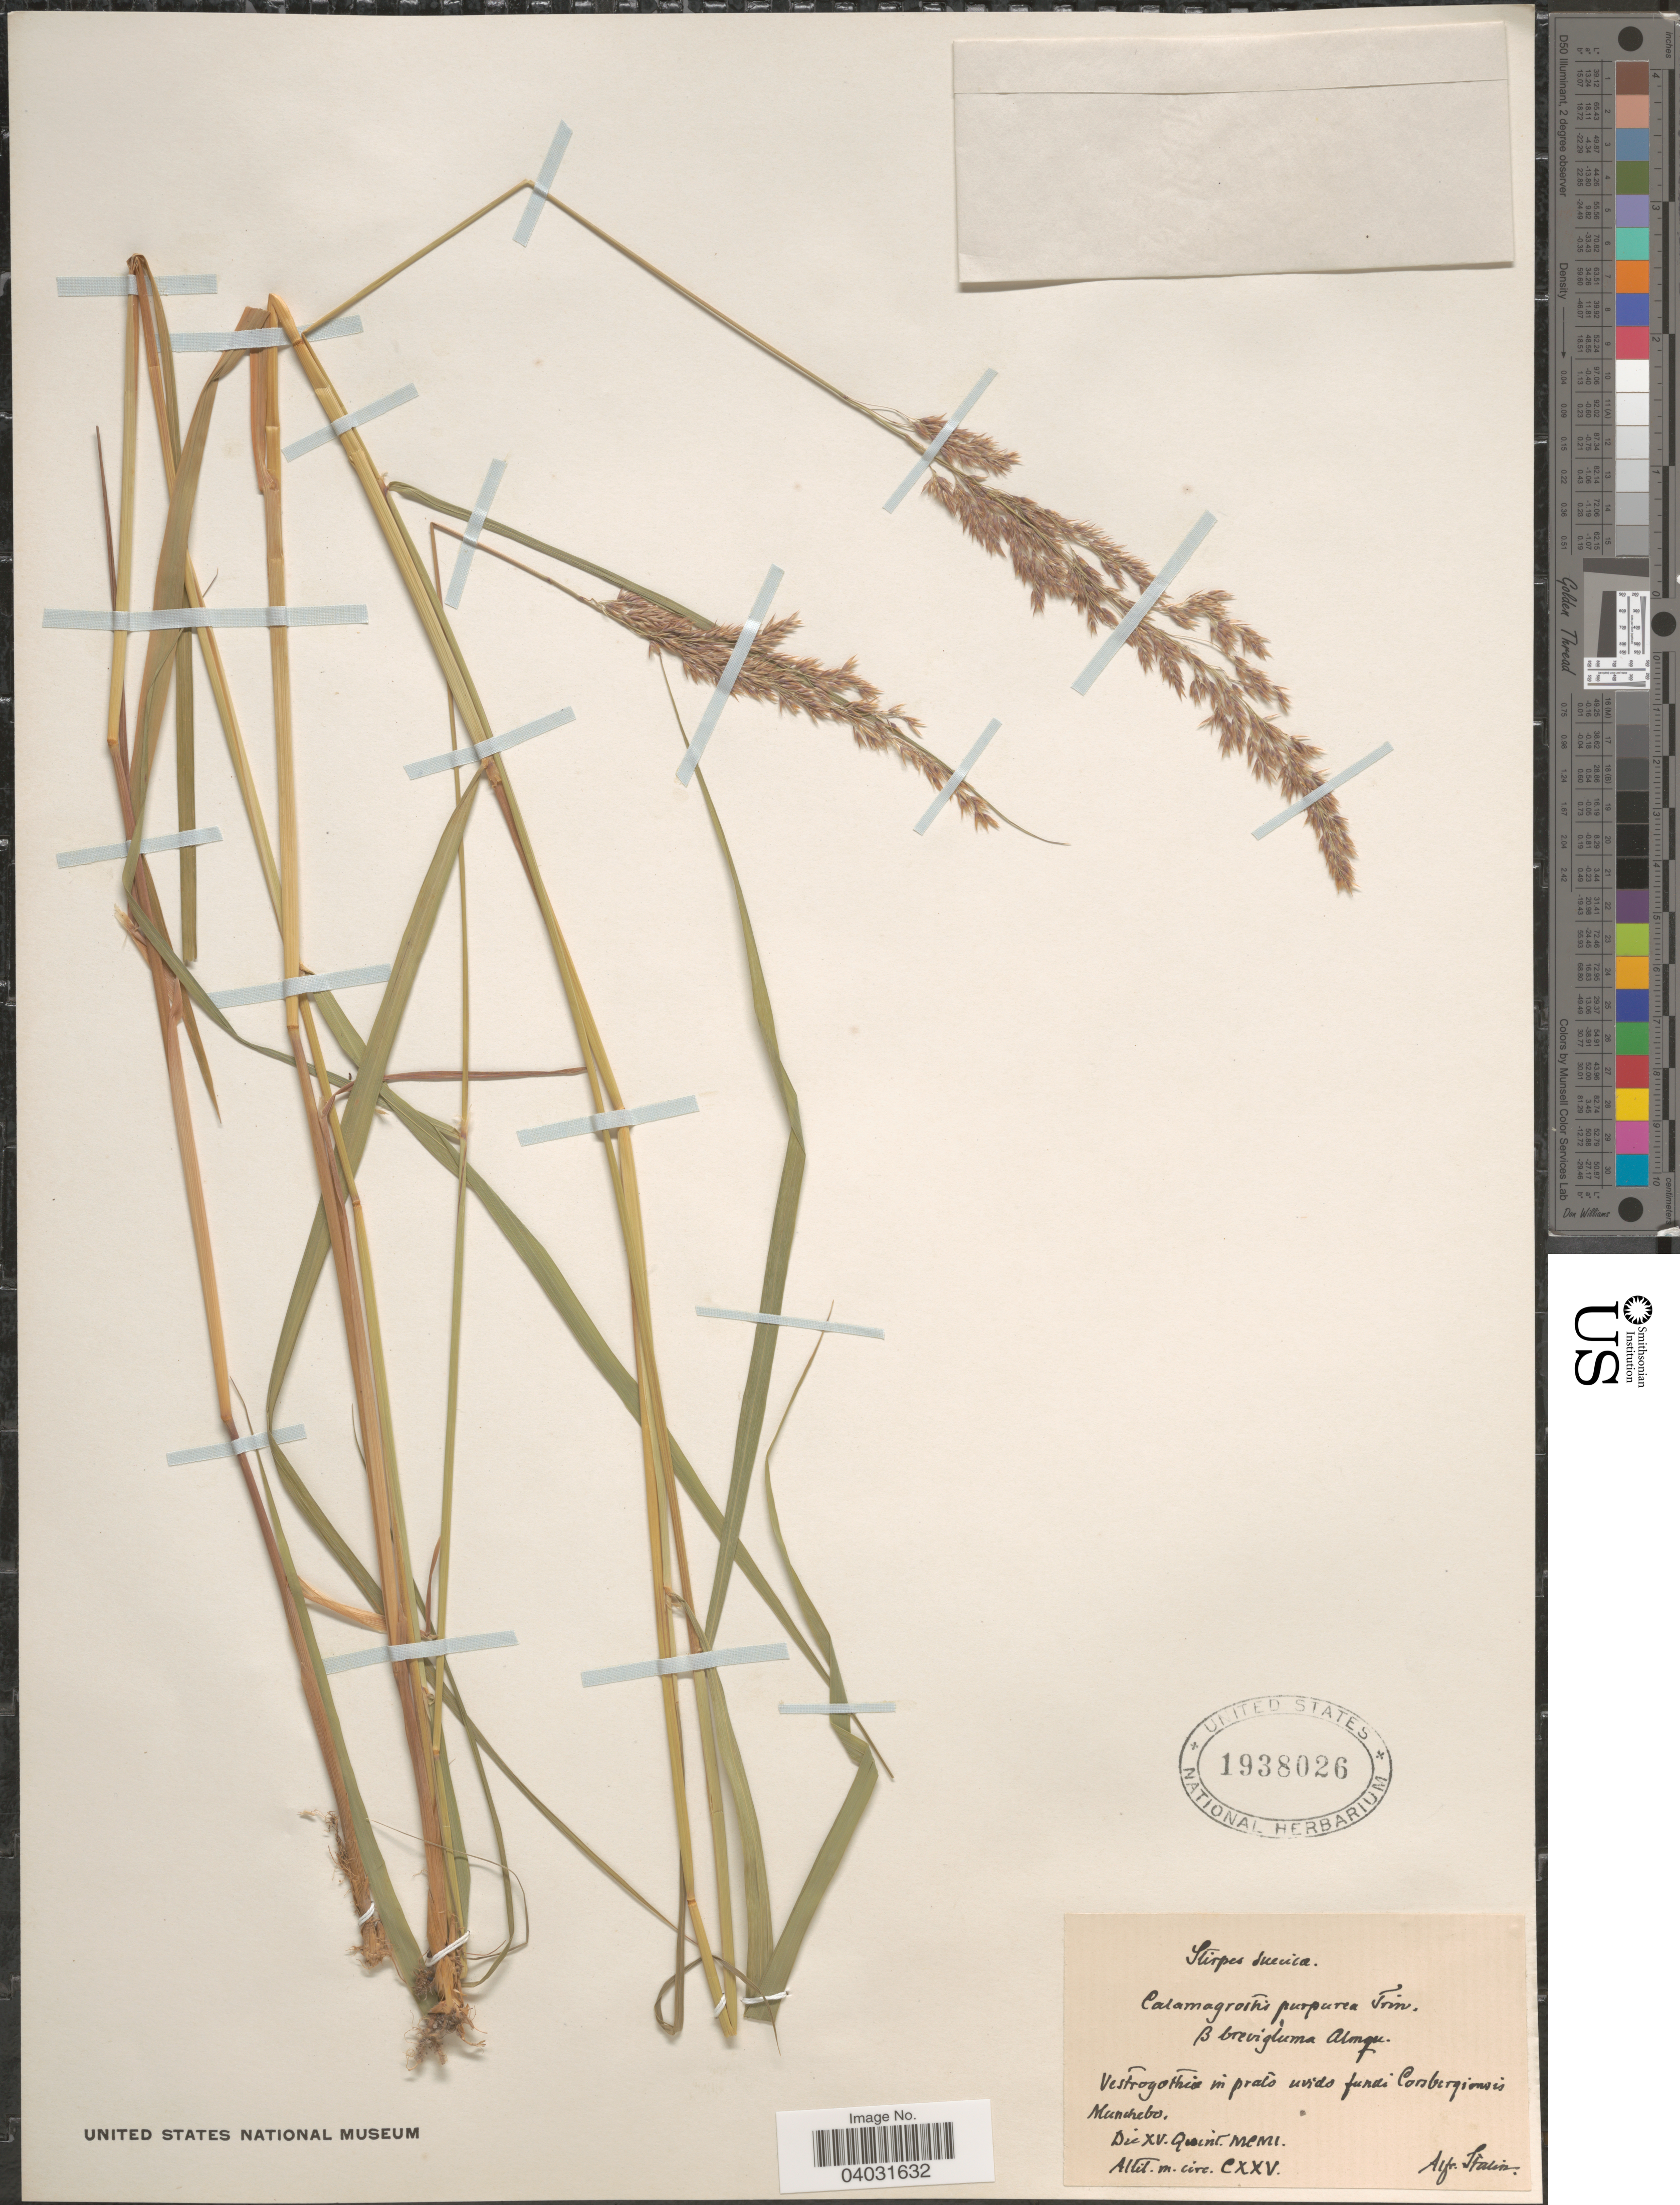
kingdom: Plantae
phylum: Tracheophyta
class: Liliopsida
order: Poales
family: Poaceae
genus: Calamagrostis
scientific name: Calamagrostis purpurea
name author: (Trin.) Trin.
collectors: A. Stalin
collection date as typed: Transcribed d/m/y: /12/15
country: Sweden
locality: Suecicæ. Vestrogothia in pratis uvido furdi Corsbergsensis Munchebo.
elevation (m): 125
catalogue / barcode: US 1938026